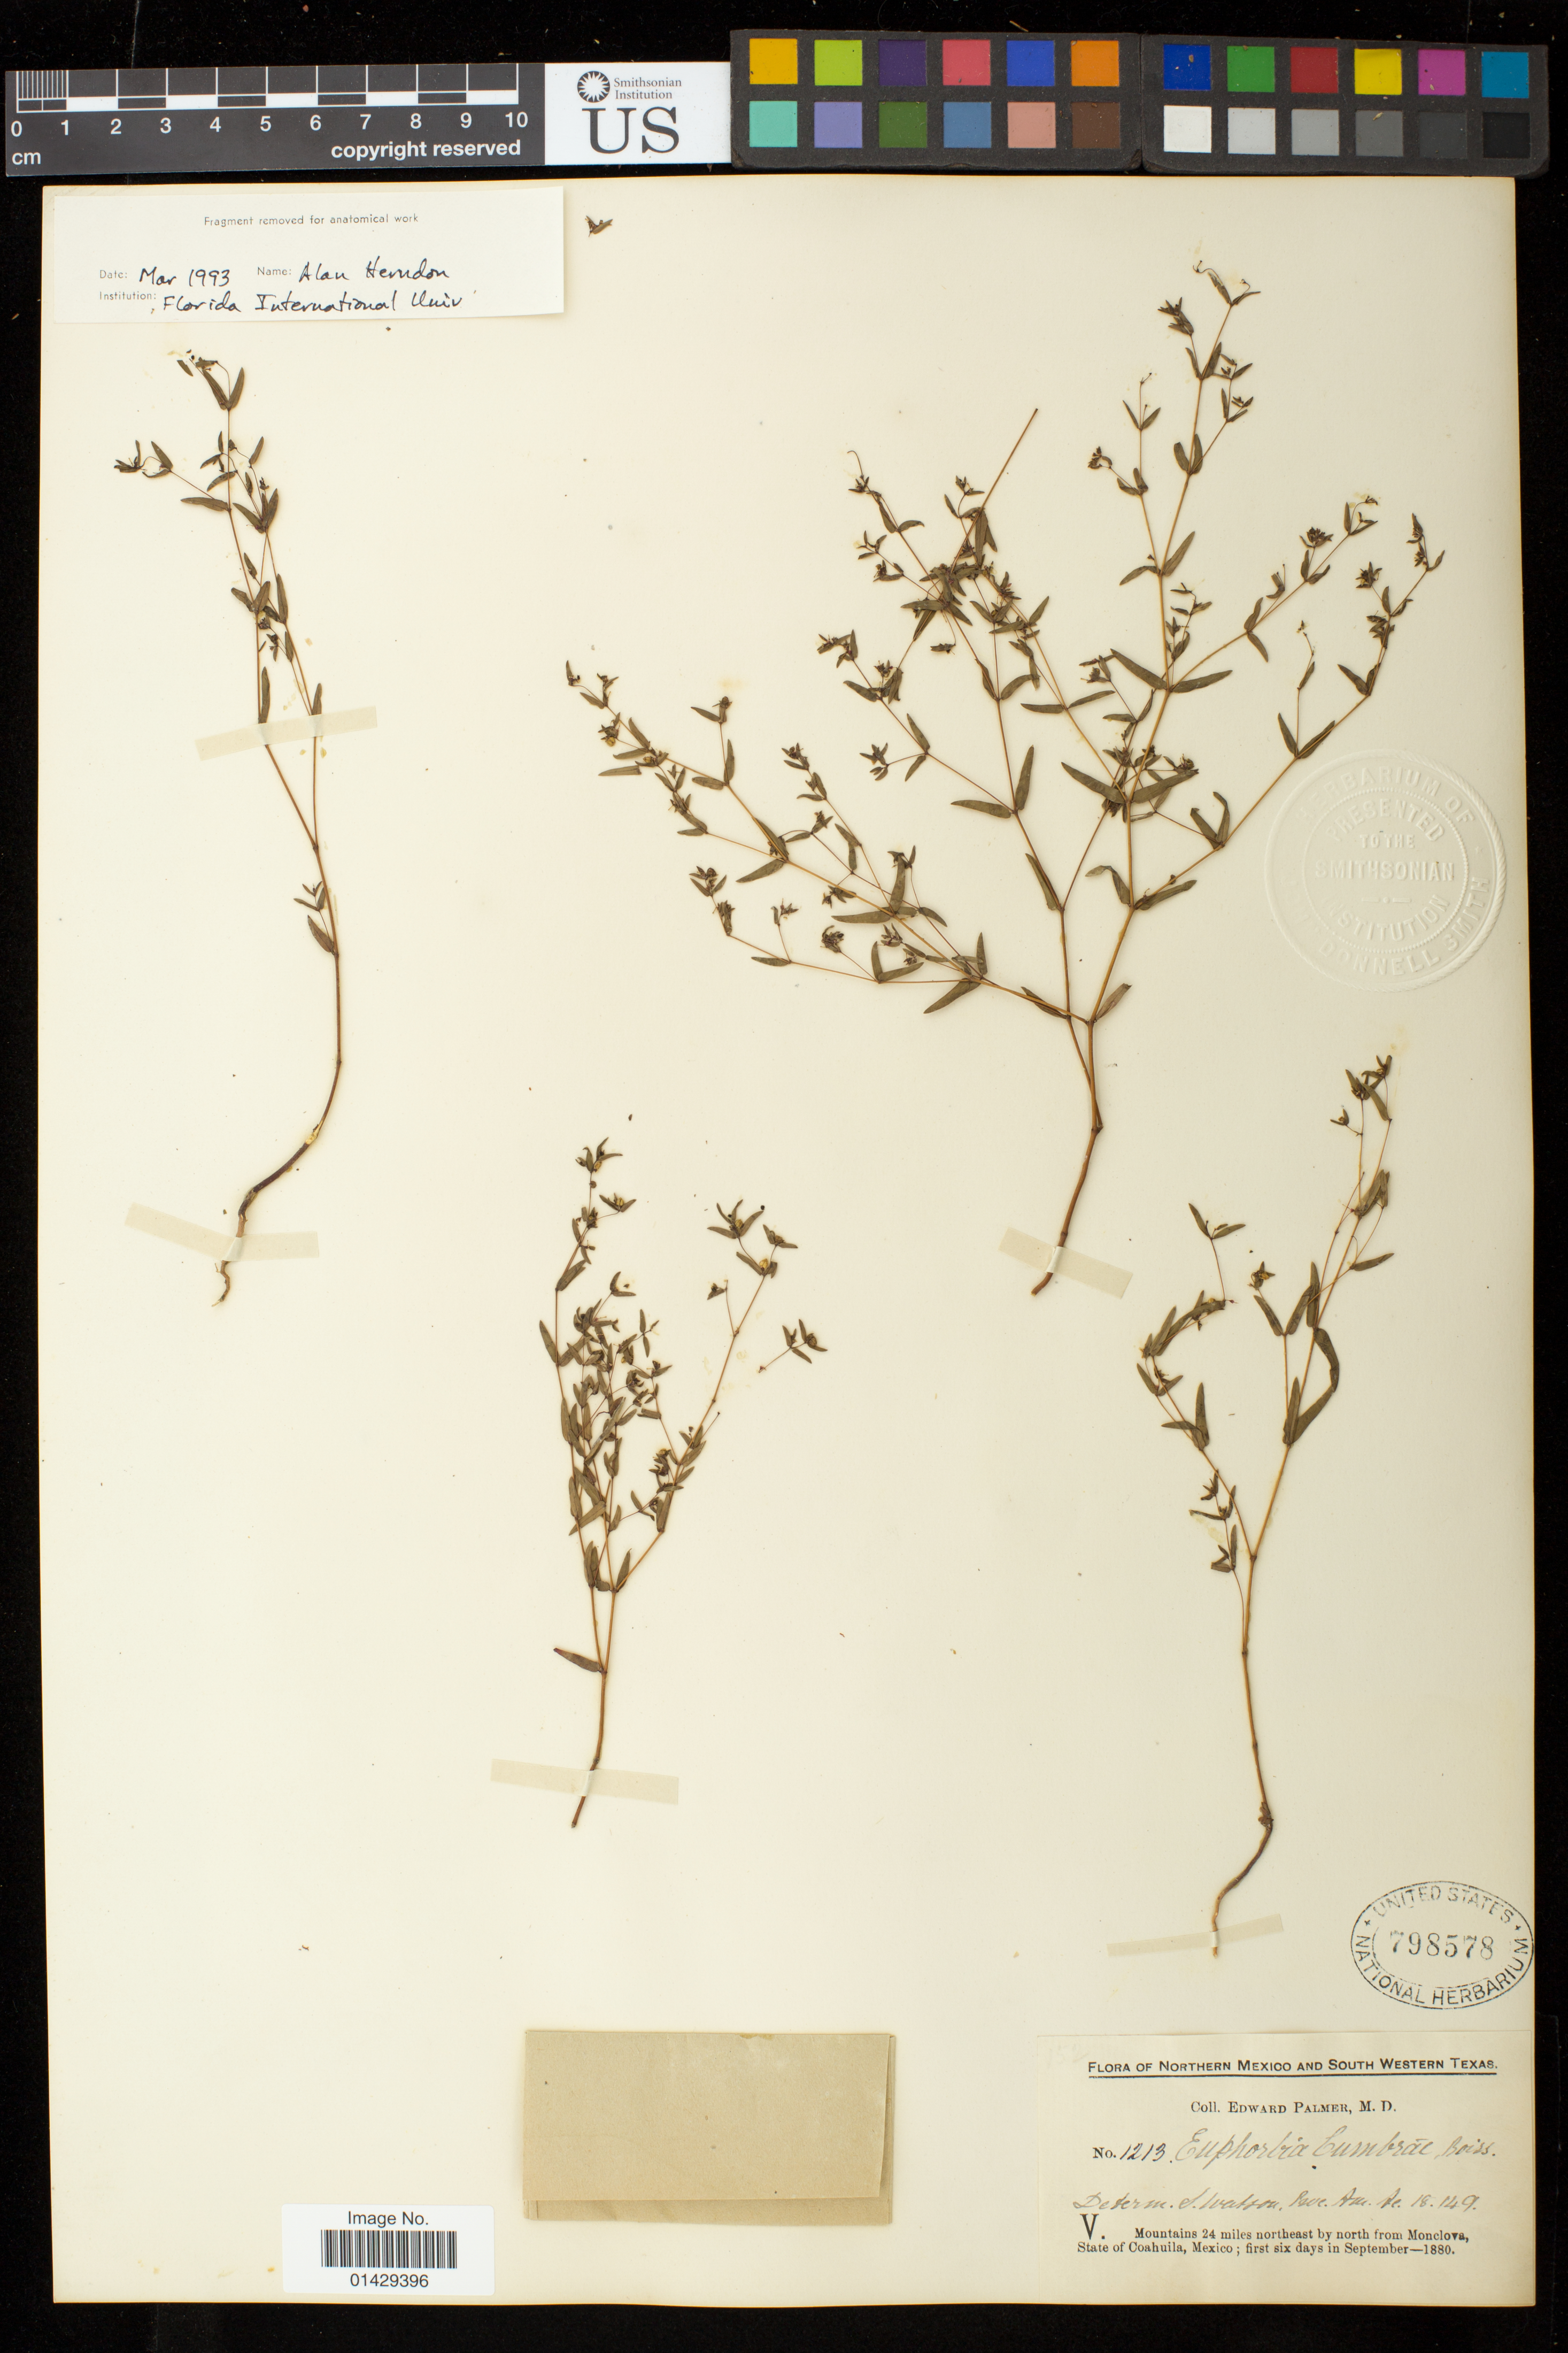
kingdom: Plantae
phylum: Tracheophyta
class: Magnoliopsida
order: Malpighiales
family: Euphorbiaceae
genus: Euphorbia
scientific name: Euphorbia cumbrae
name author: Boiss.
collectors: E. Palmer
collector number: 1213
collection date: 1880-09-01/1880-09-06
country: Mexico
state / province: Coahuila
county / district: Monclova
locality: Mountains 24 miles northeast by north from Monclova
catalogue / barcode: US 798578